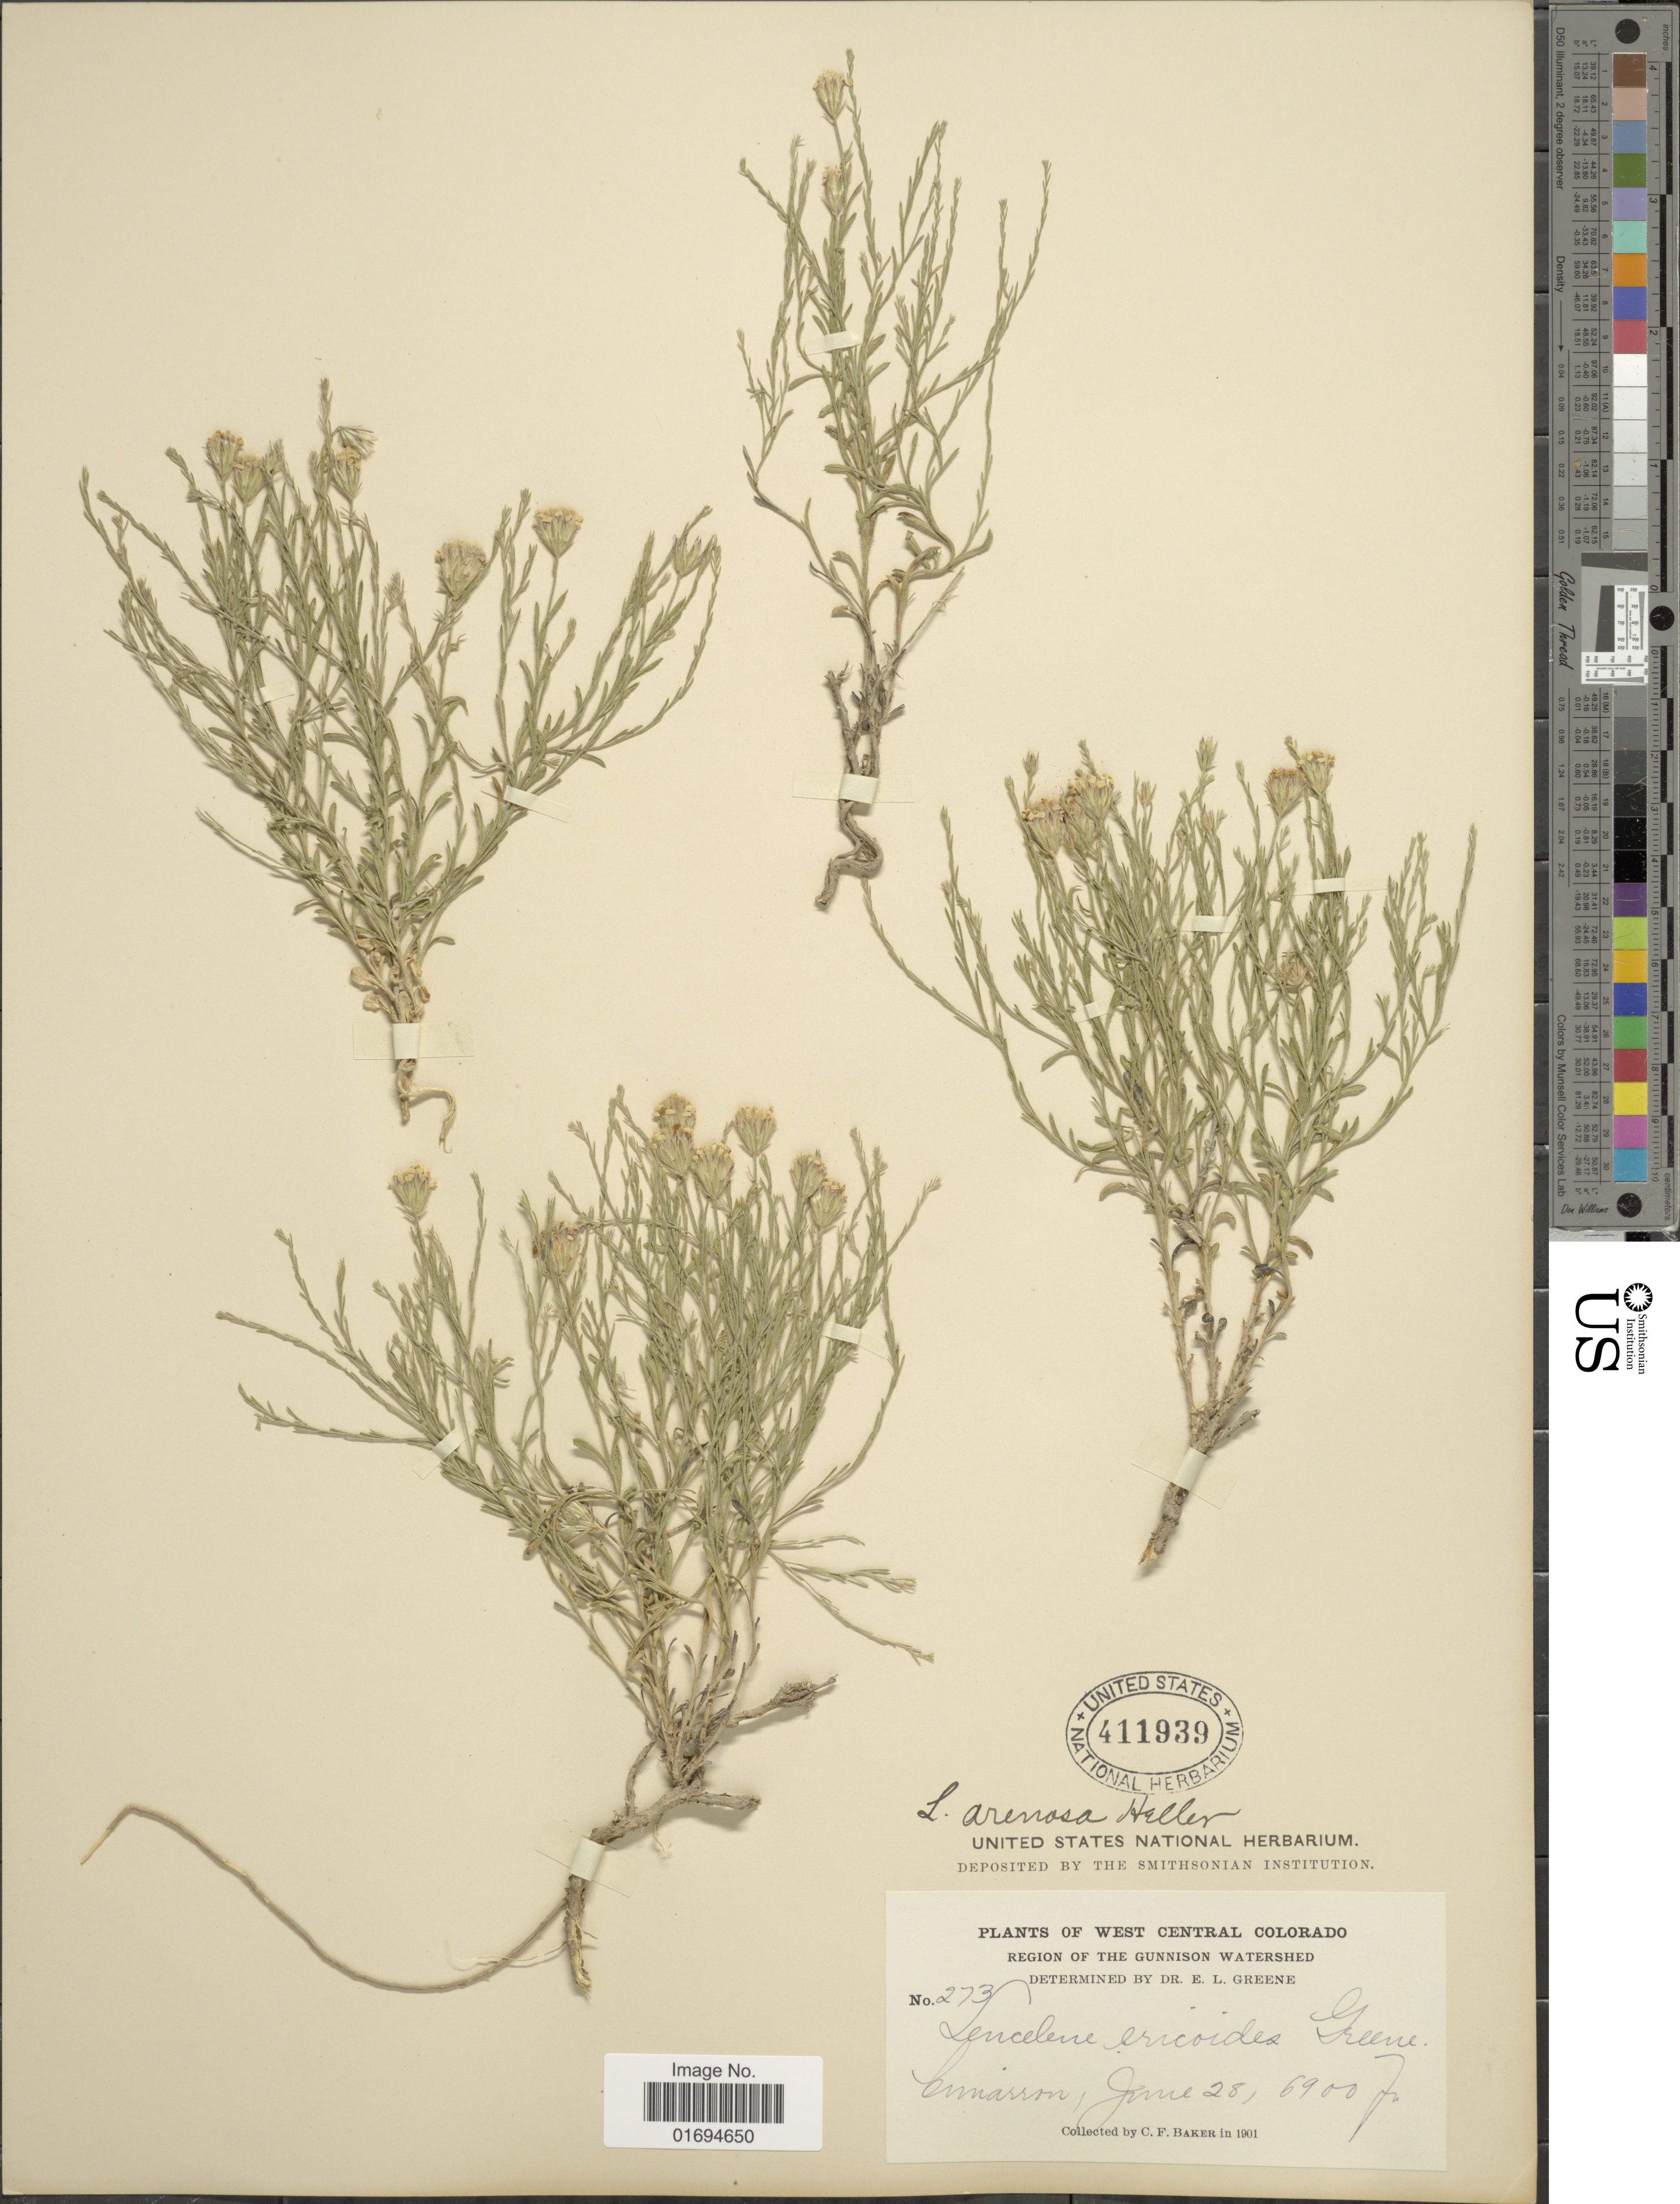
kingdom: Plantae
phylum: Tracheophyta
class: Magnoliopsida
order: Asterales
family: Asteraceae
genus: Chaetopappa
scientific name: Chaetopappa ericoides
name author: (Torr.) G.L. Nesom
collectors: C. F. Baker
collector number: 273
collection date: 1901-06-28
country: United States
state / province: Colorado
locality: West Central Colorado, region of the Gunnison Watershed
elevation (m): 2103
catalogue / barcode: US 411939